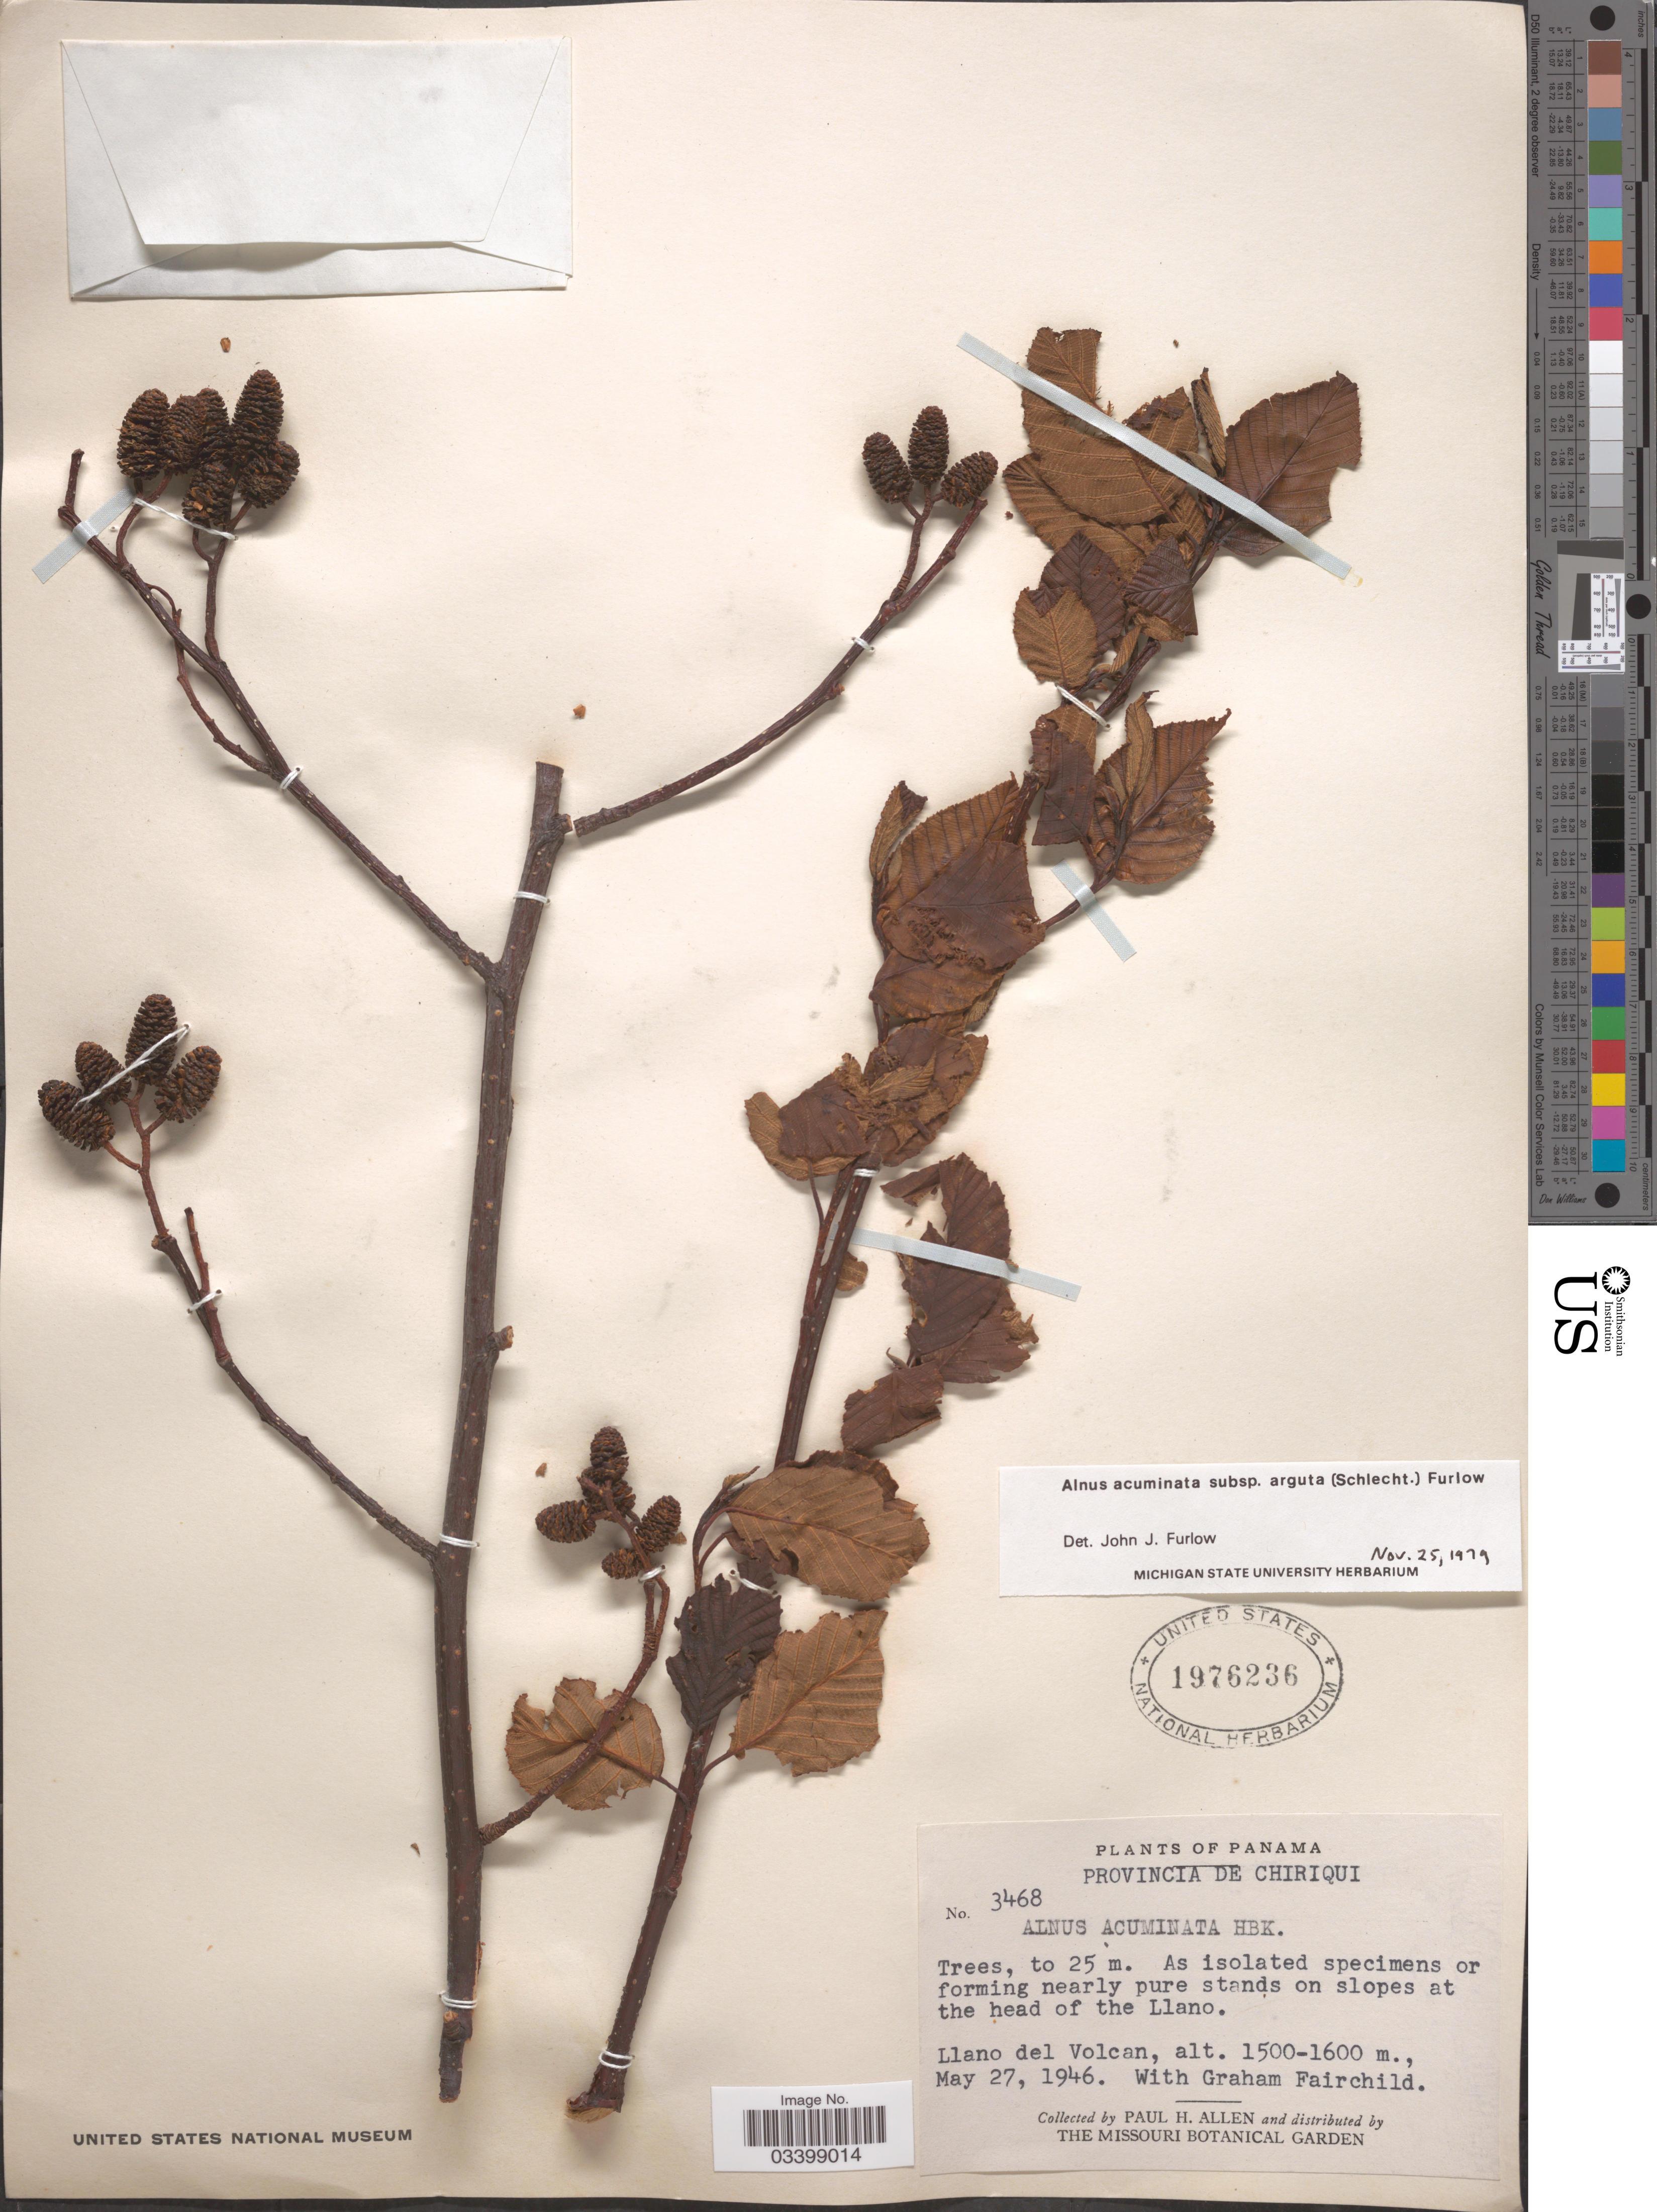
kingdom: Plantae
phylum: Tracheophyta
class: Magnoliopsida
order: Fagales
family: Betulaceae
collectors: P. H. Allen & G. Fairchild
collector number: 3468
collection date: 1946-05-27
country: Panama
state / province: Chiriqui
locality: Provincia de Chiriqui. On slopes at the head of the Llano. Llano del Volcan.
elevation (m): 1500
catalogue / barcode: US 1976236